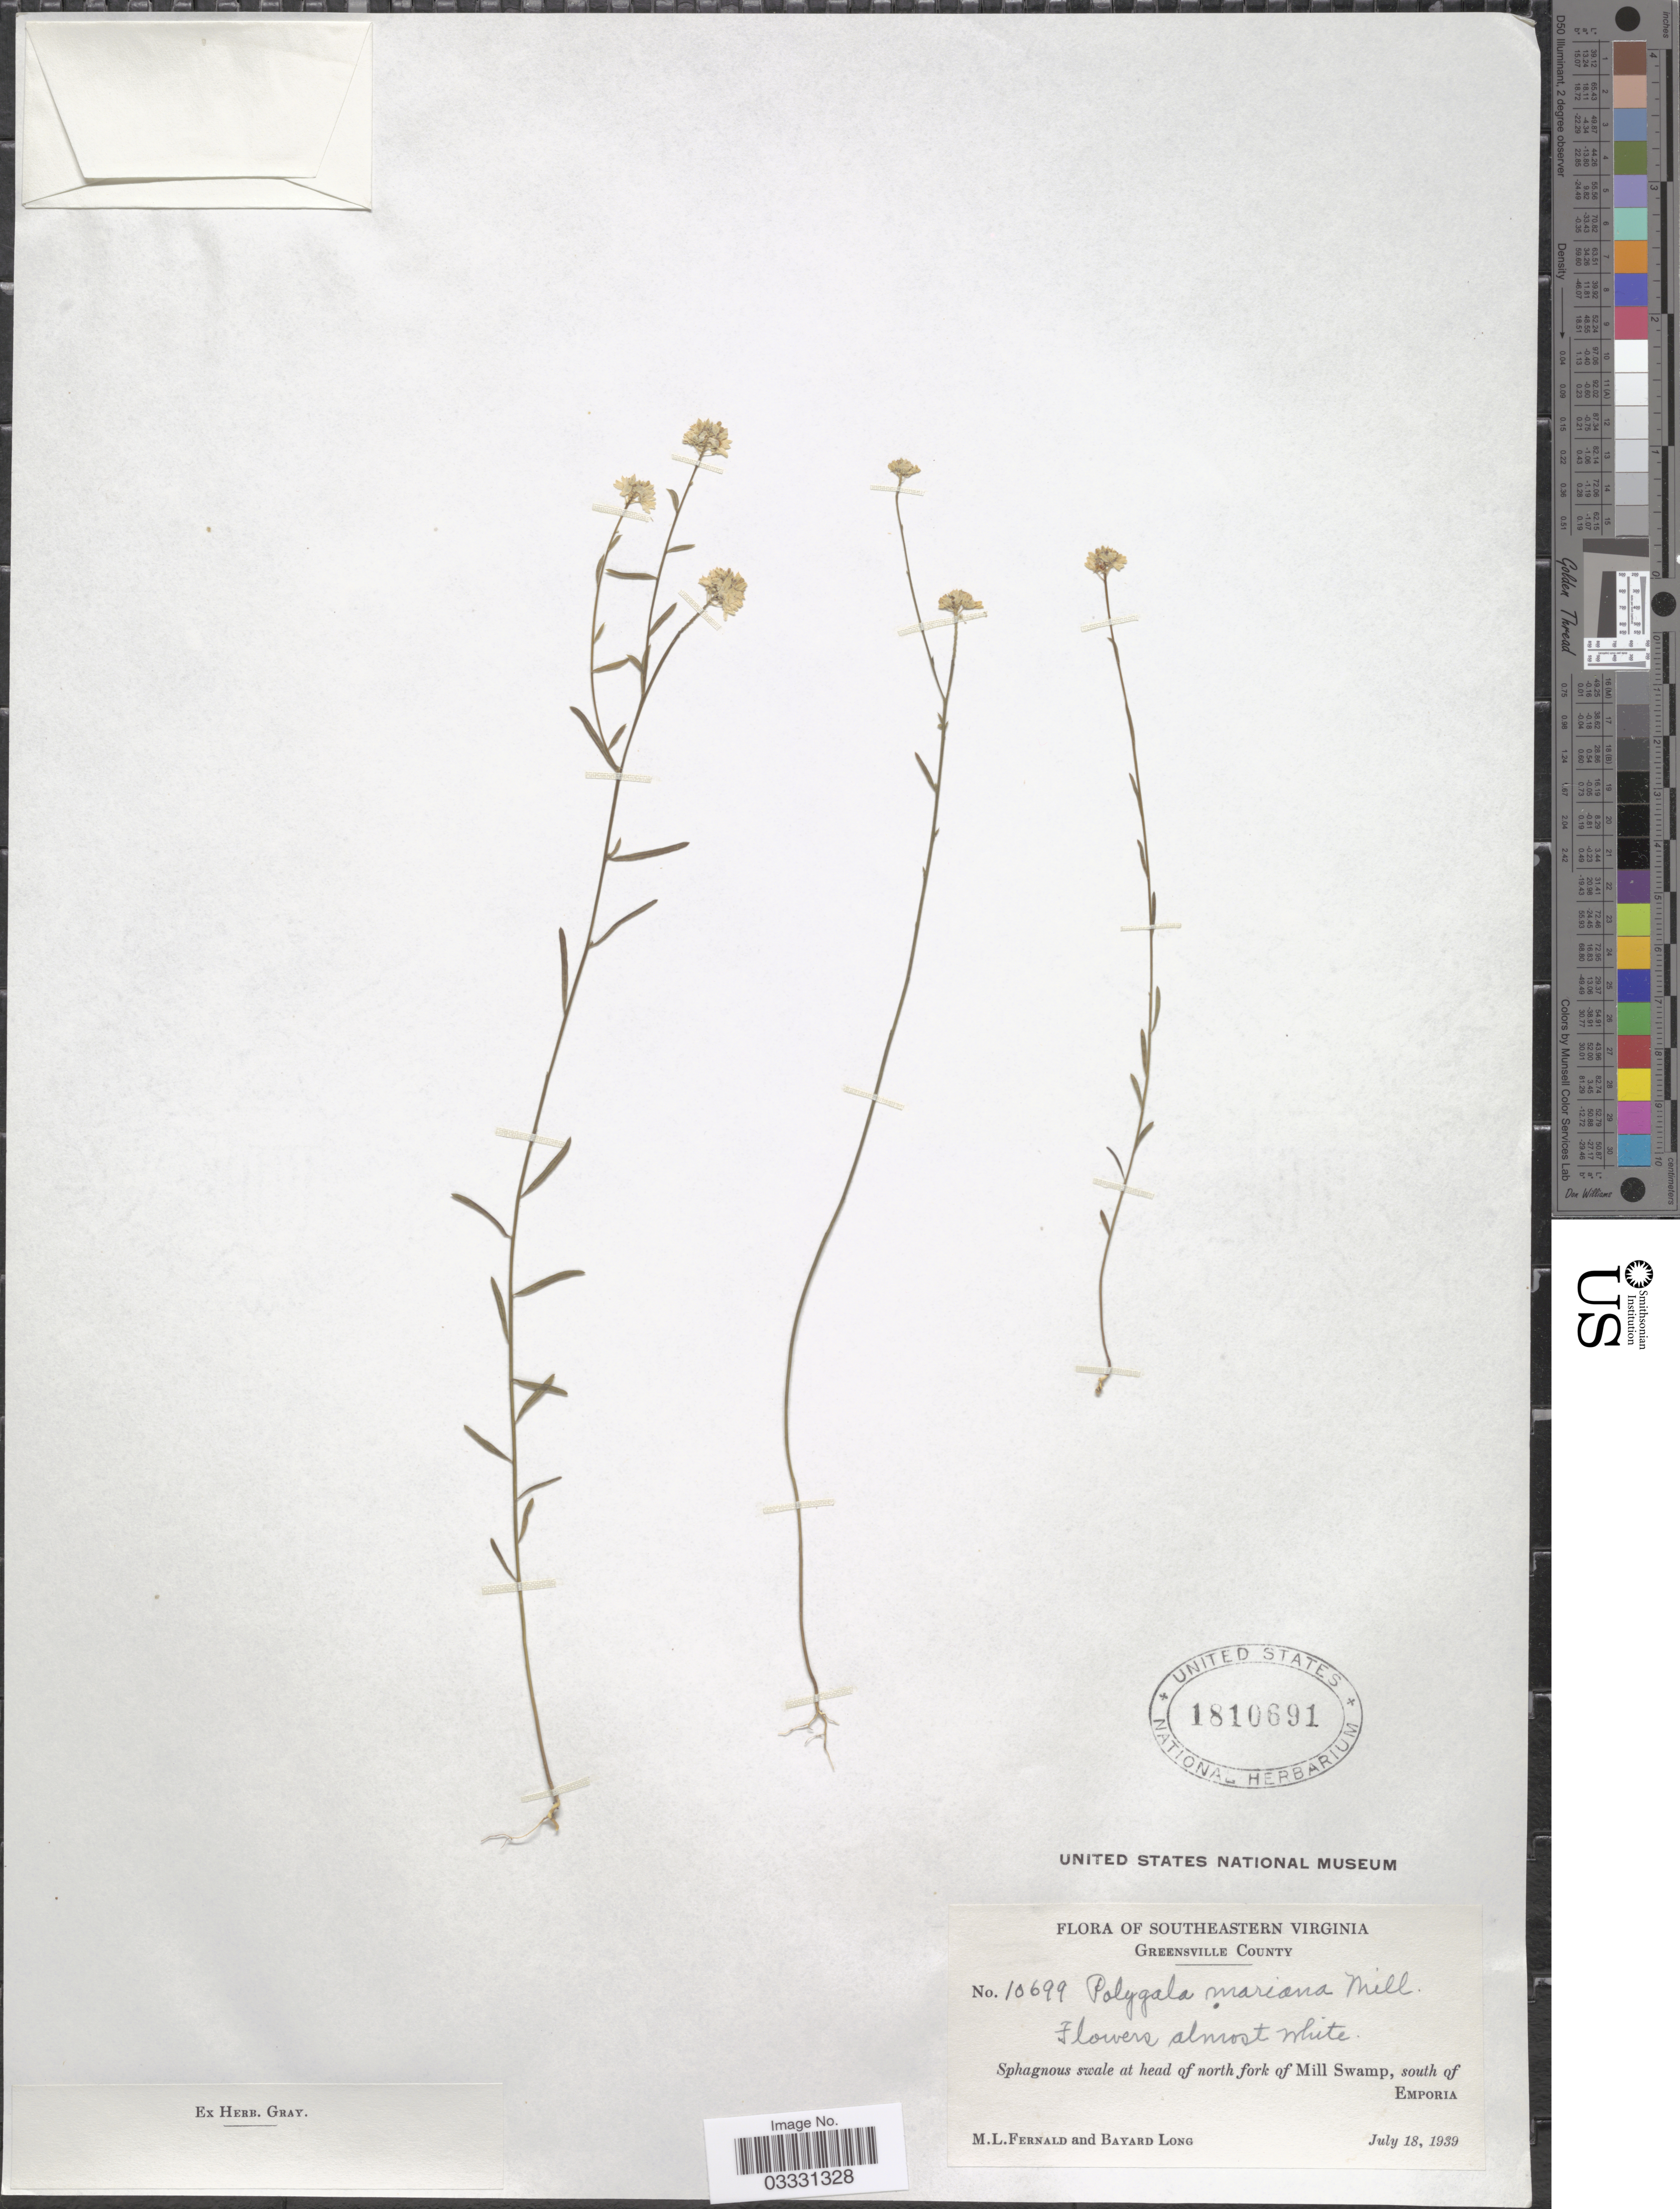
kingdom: Plantae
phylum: Tracheophyta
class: Magnoliopsida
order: Fabales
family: Polygalaceae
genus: Polygala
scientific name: Polygala mariana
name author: Mill.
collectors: M. L. Fernald & B. Long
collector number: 10699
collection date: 1939-07-18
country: United States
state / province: Virginia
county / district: Greensville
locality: Southeastern Virginia. Greensville County. Sphagnous swale at head of north fork of Mill Swamp, south of Emporia.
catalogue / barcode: US 1810691